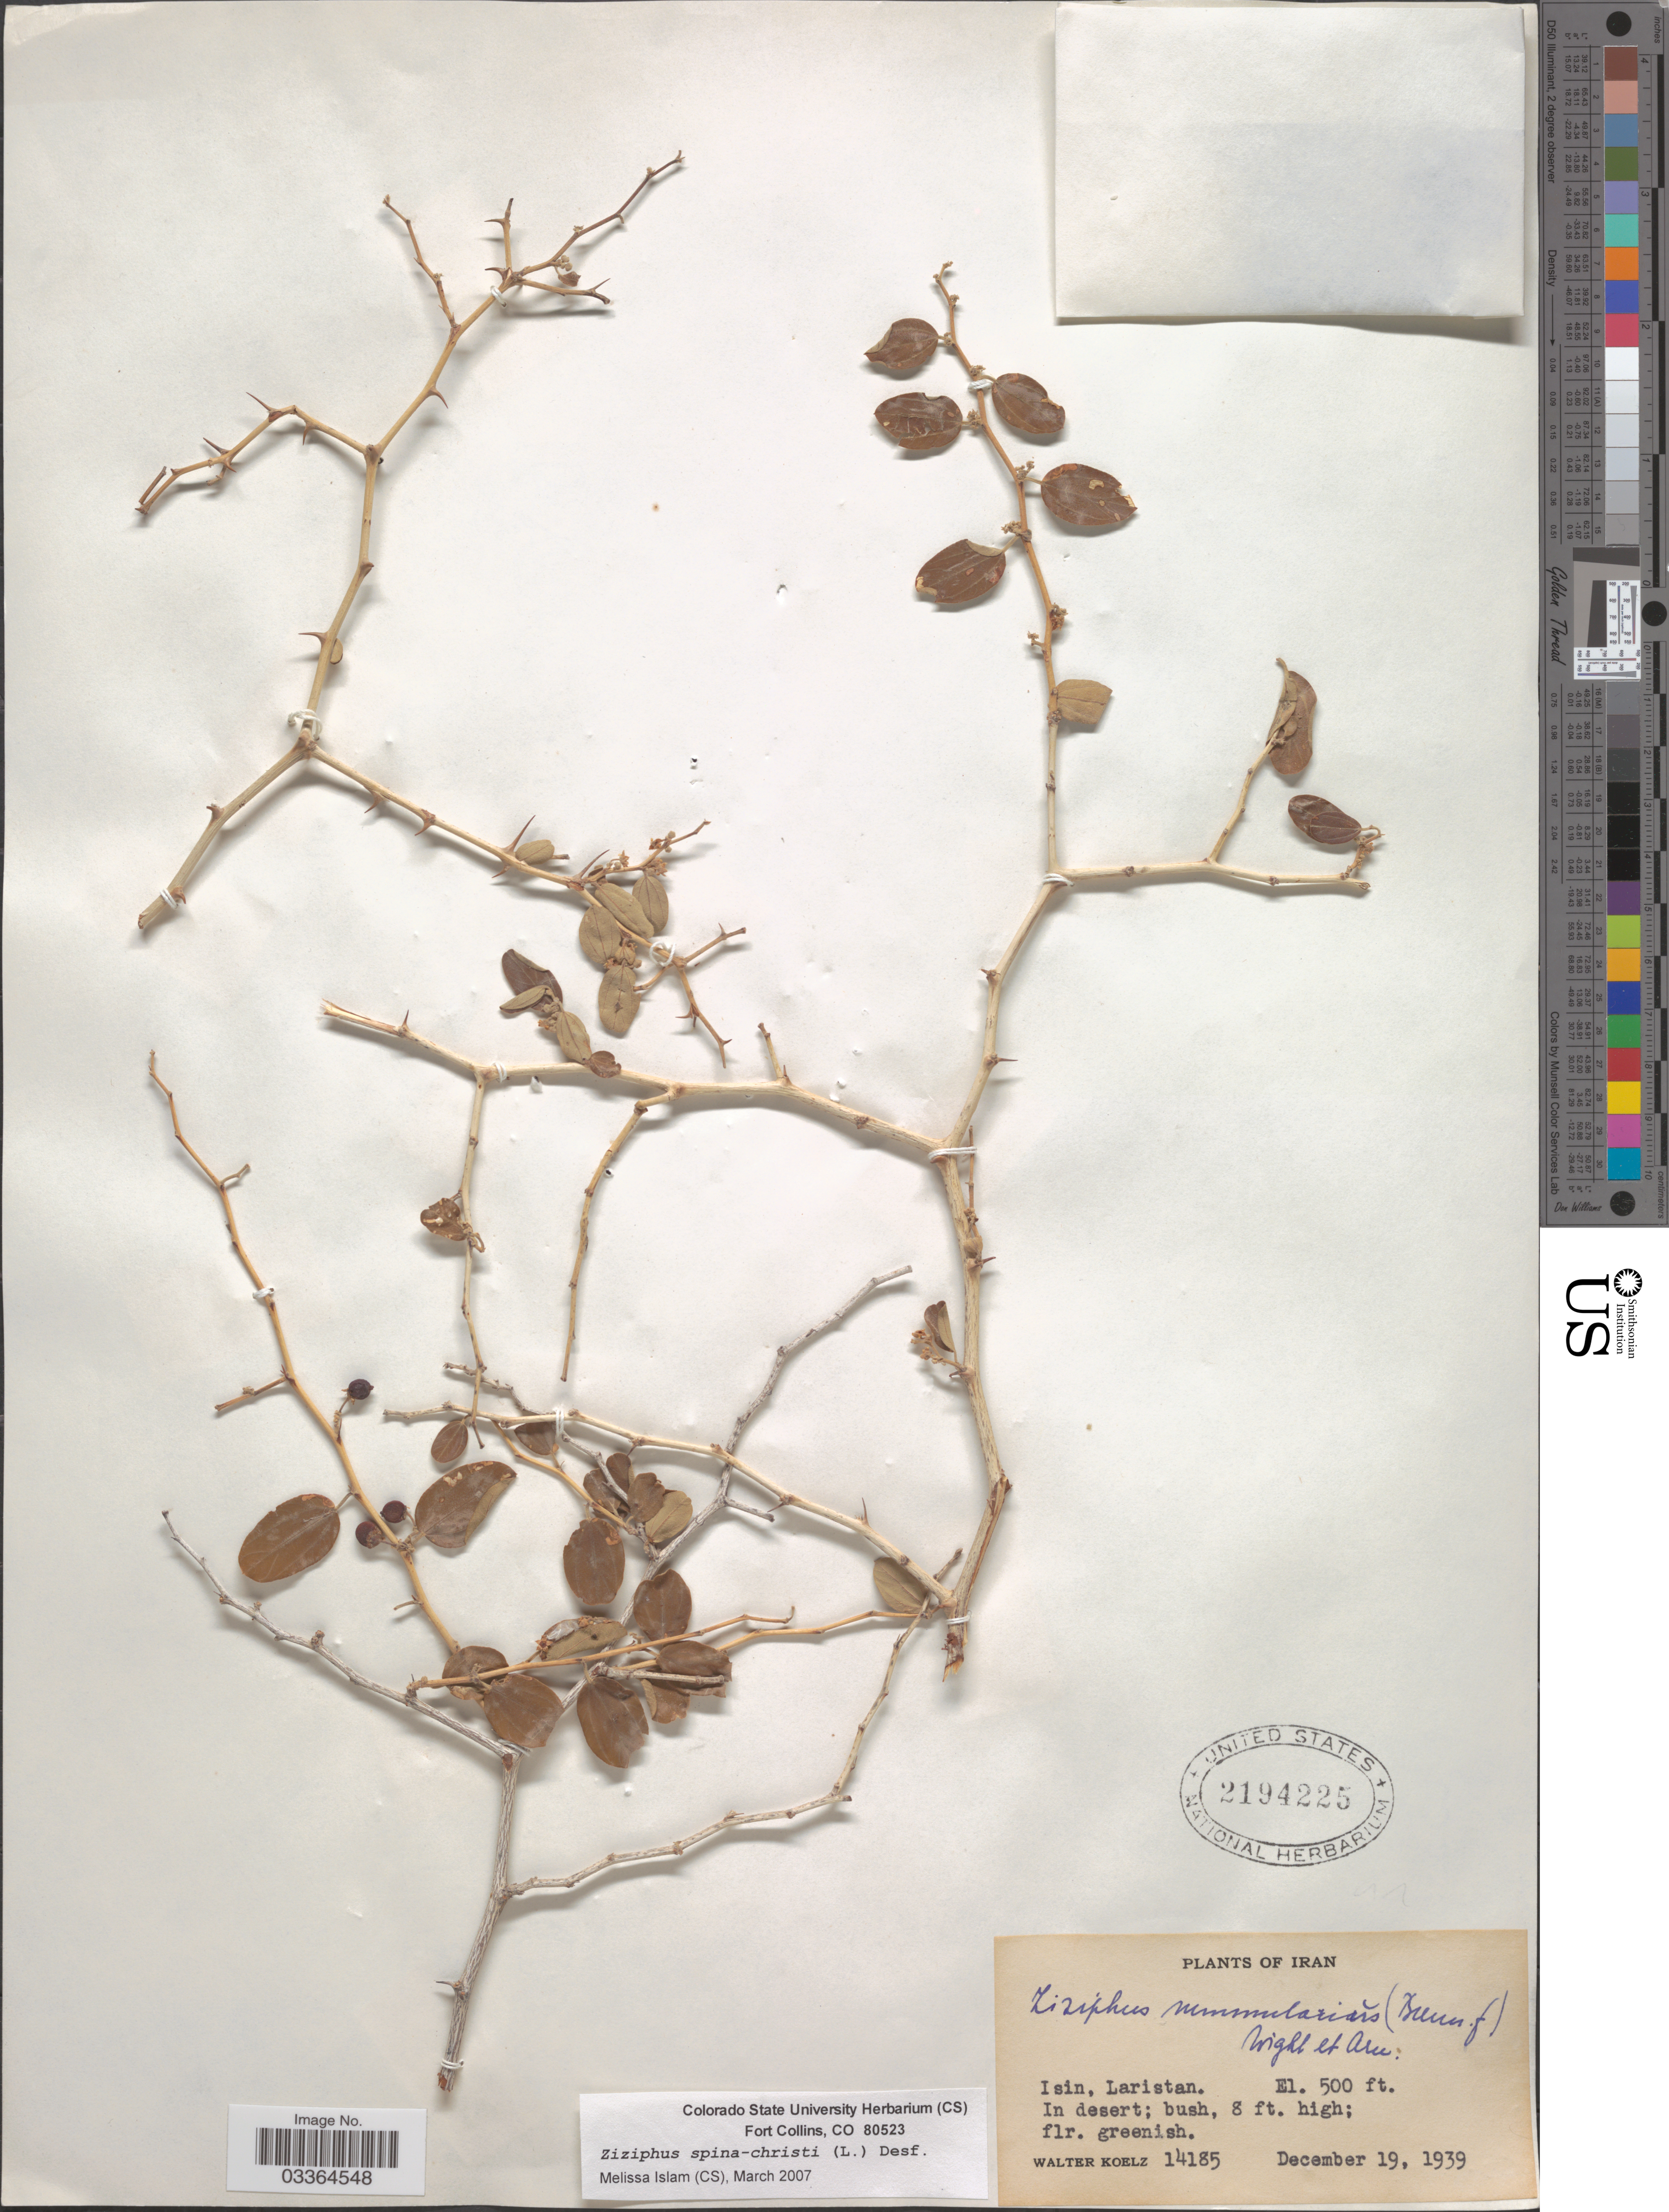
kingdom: Plantae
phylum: Tracheophyta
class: Magnoliopsida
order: Rosales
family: Rhamnaceae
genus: Ziziphus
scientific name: Ziziphus spina-christi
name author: (L.) Willd.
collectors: W. N. Koelz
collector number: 14185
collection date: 1939-12-19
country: Iran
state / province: Hormozgan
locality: Isin, Laristan.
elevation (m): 152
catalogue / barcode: US 2194225